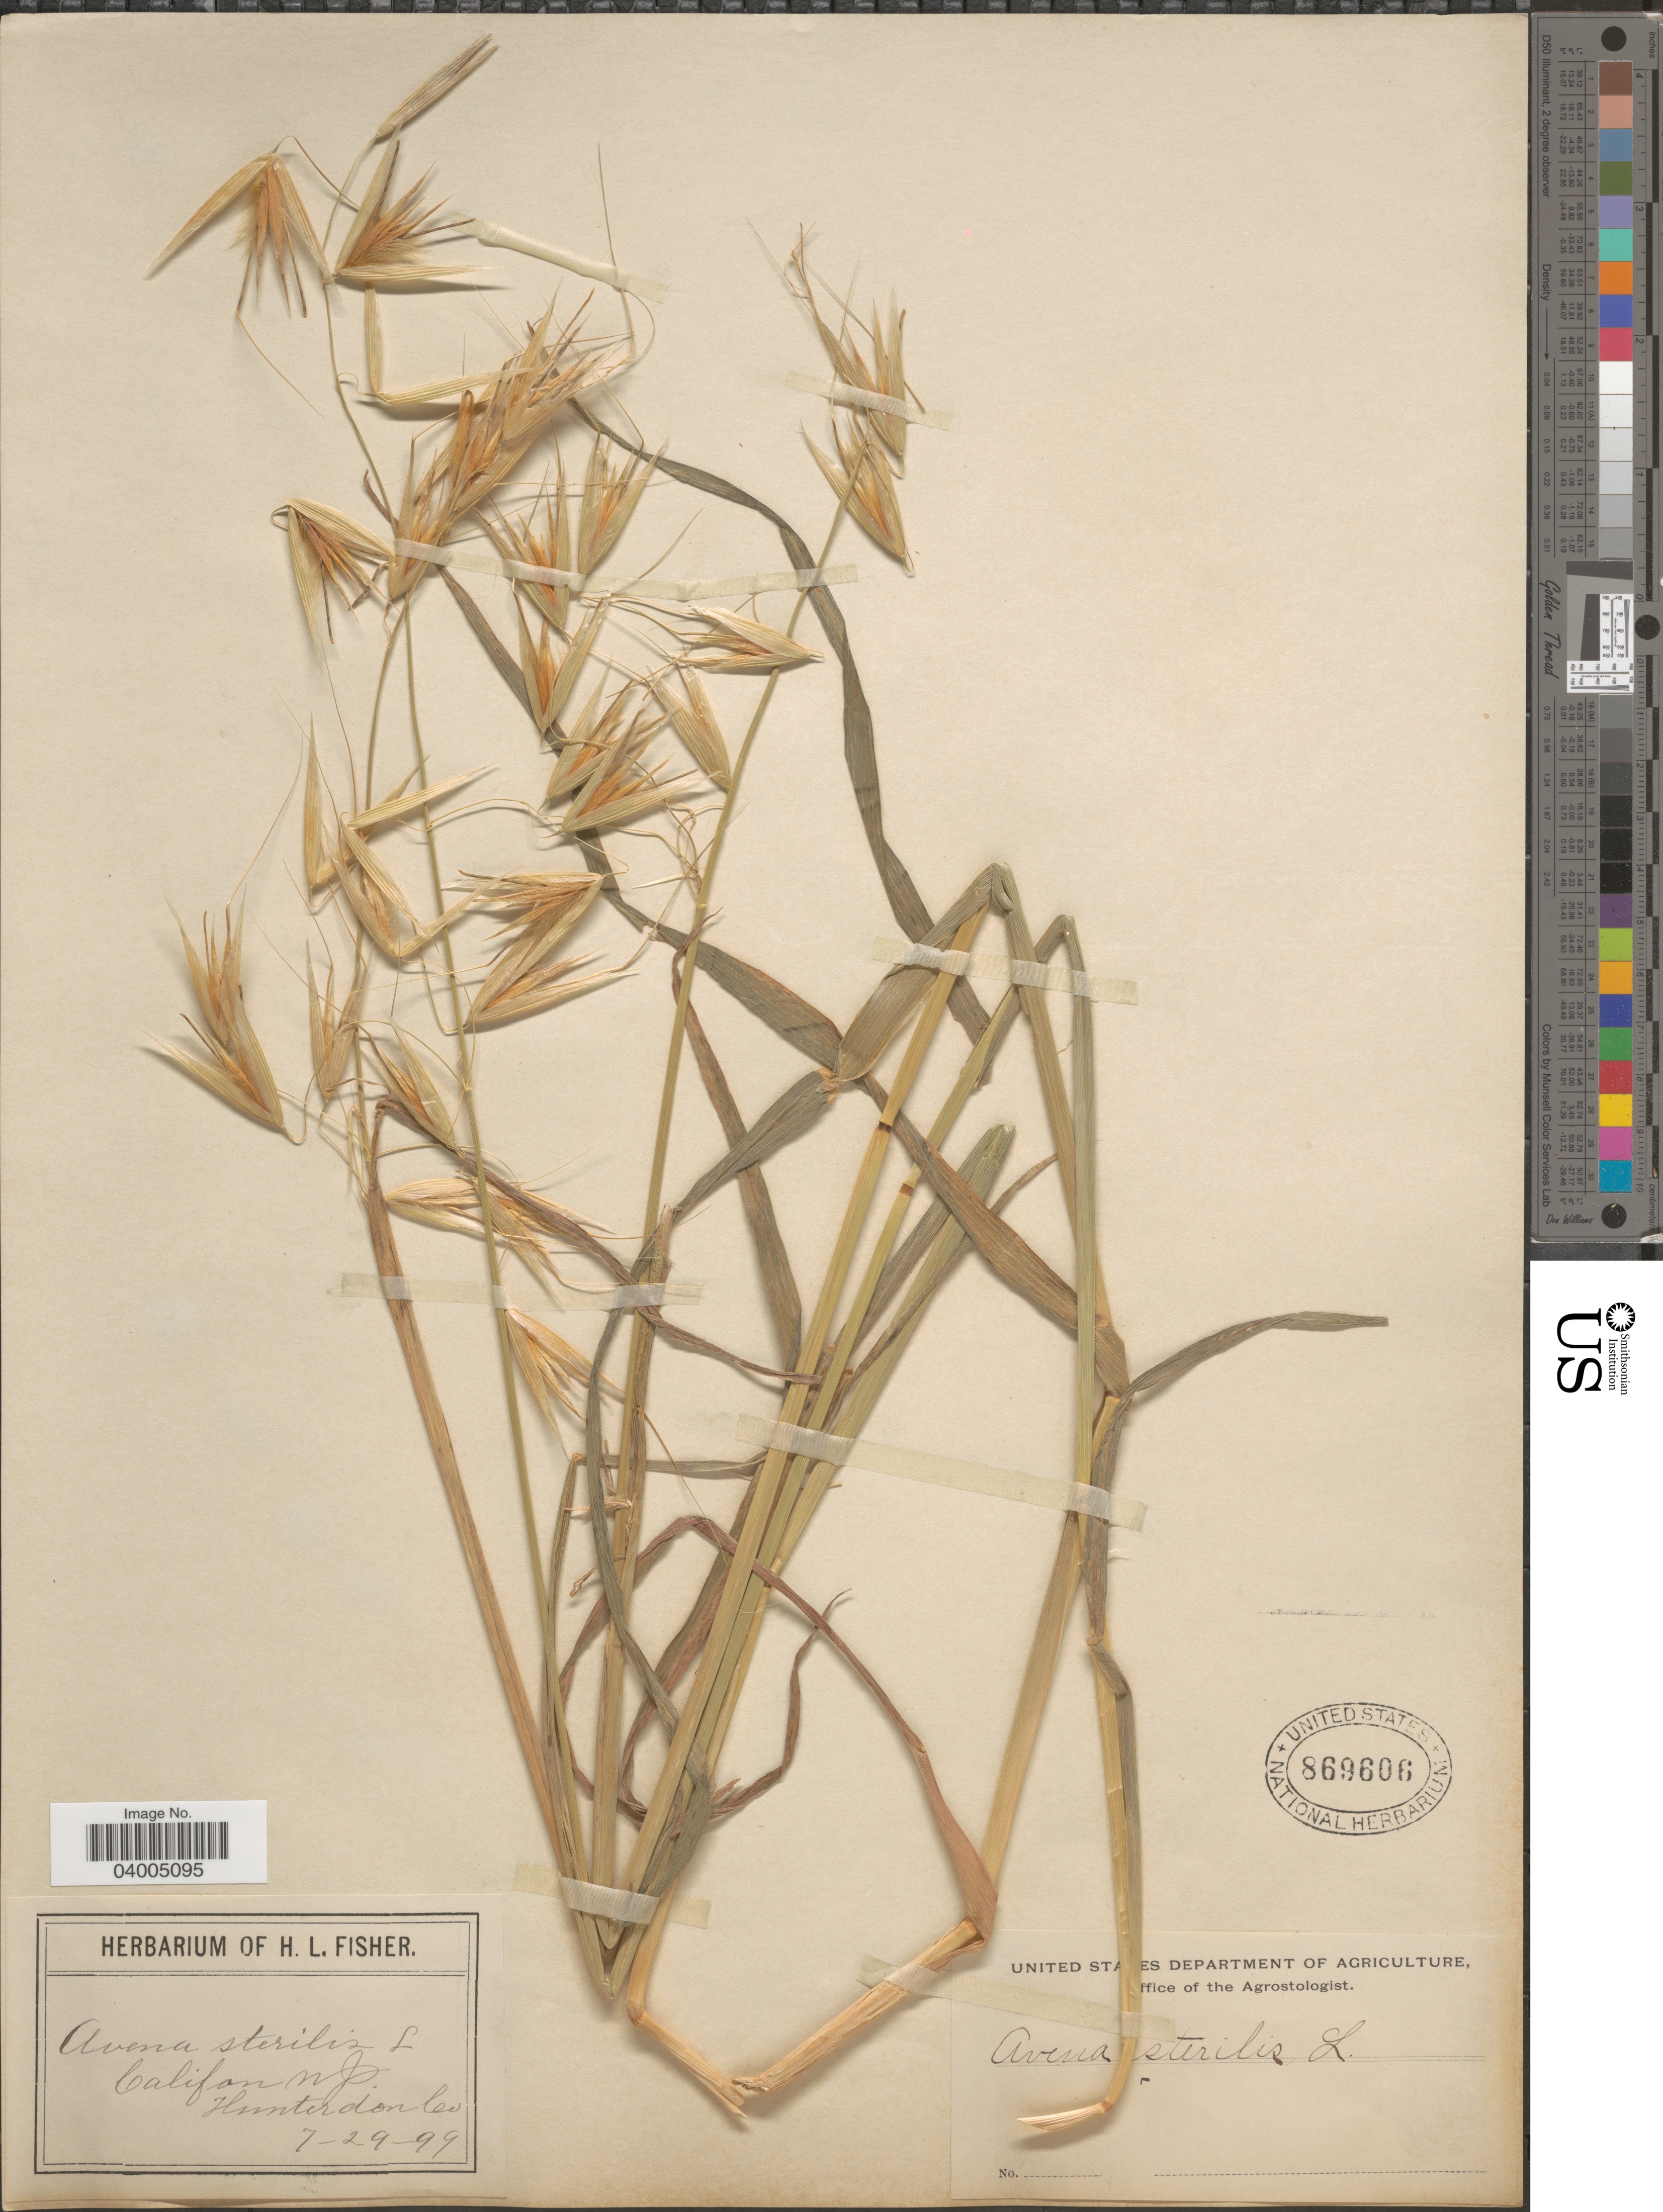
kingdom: Plantae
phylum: Tracheophyta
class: Liliopsida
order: Poales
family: Poaceae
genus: Avena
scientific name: Avena sterilis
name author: L.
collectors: ex herb. of H. L. Fisher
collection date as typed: Transcribed d/m/y: 29/7/99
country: United States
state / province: New Jersey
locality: Califon. Hunterdon Co.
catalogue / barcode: US 869606